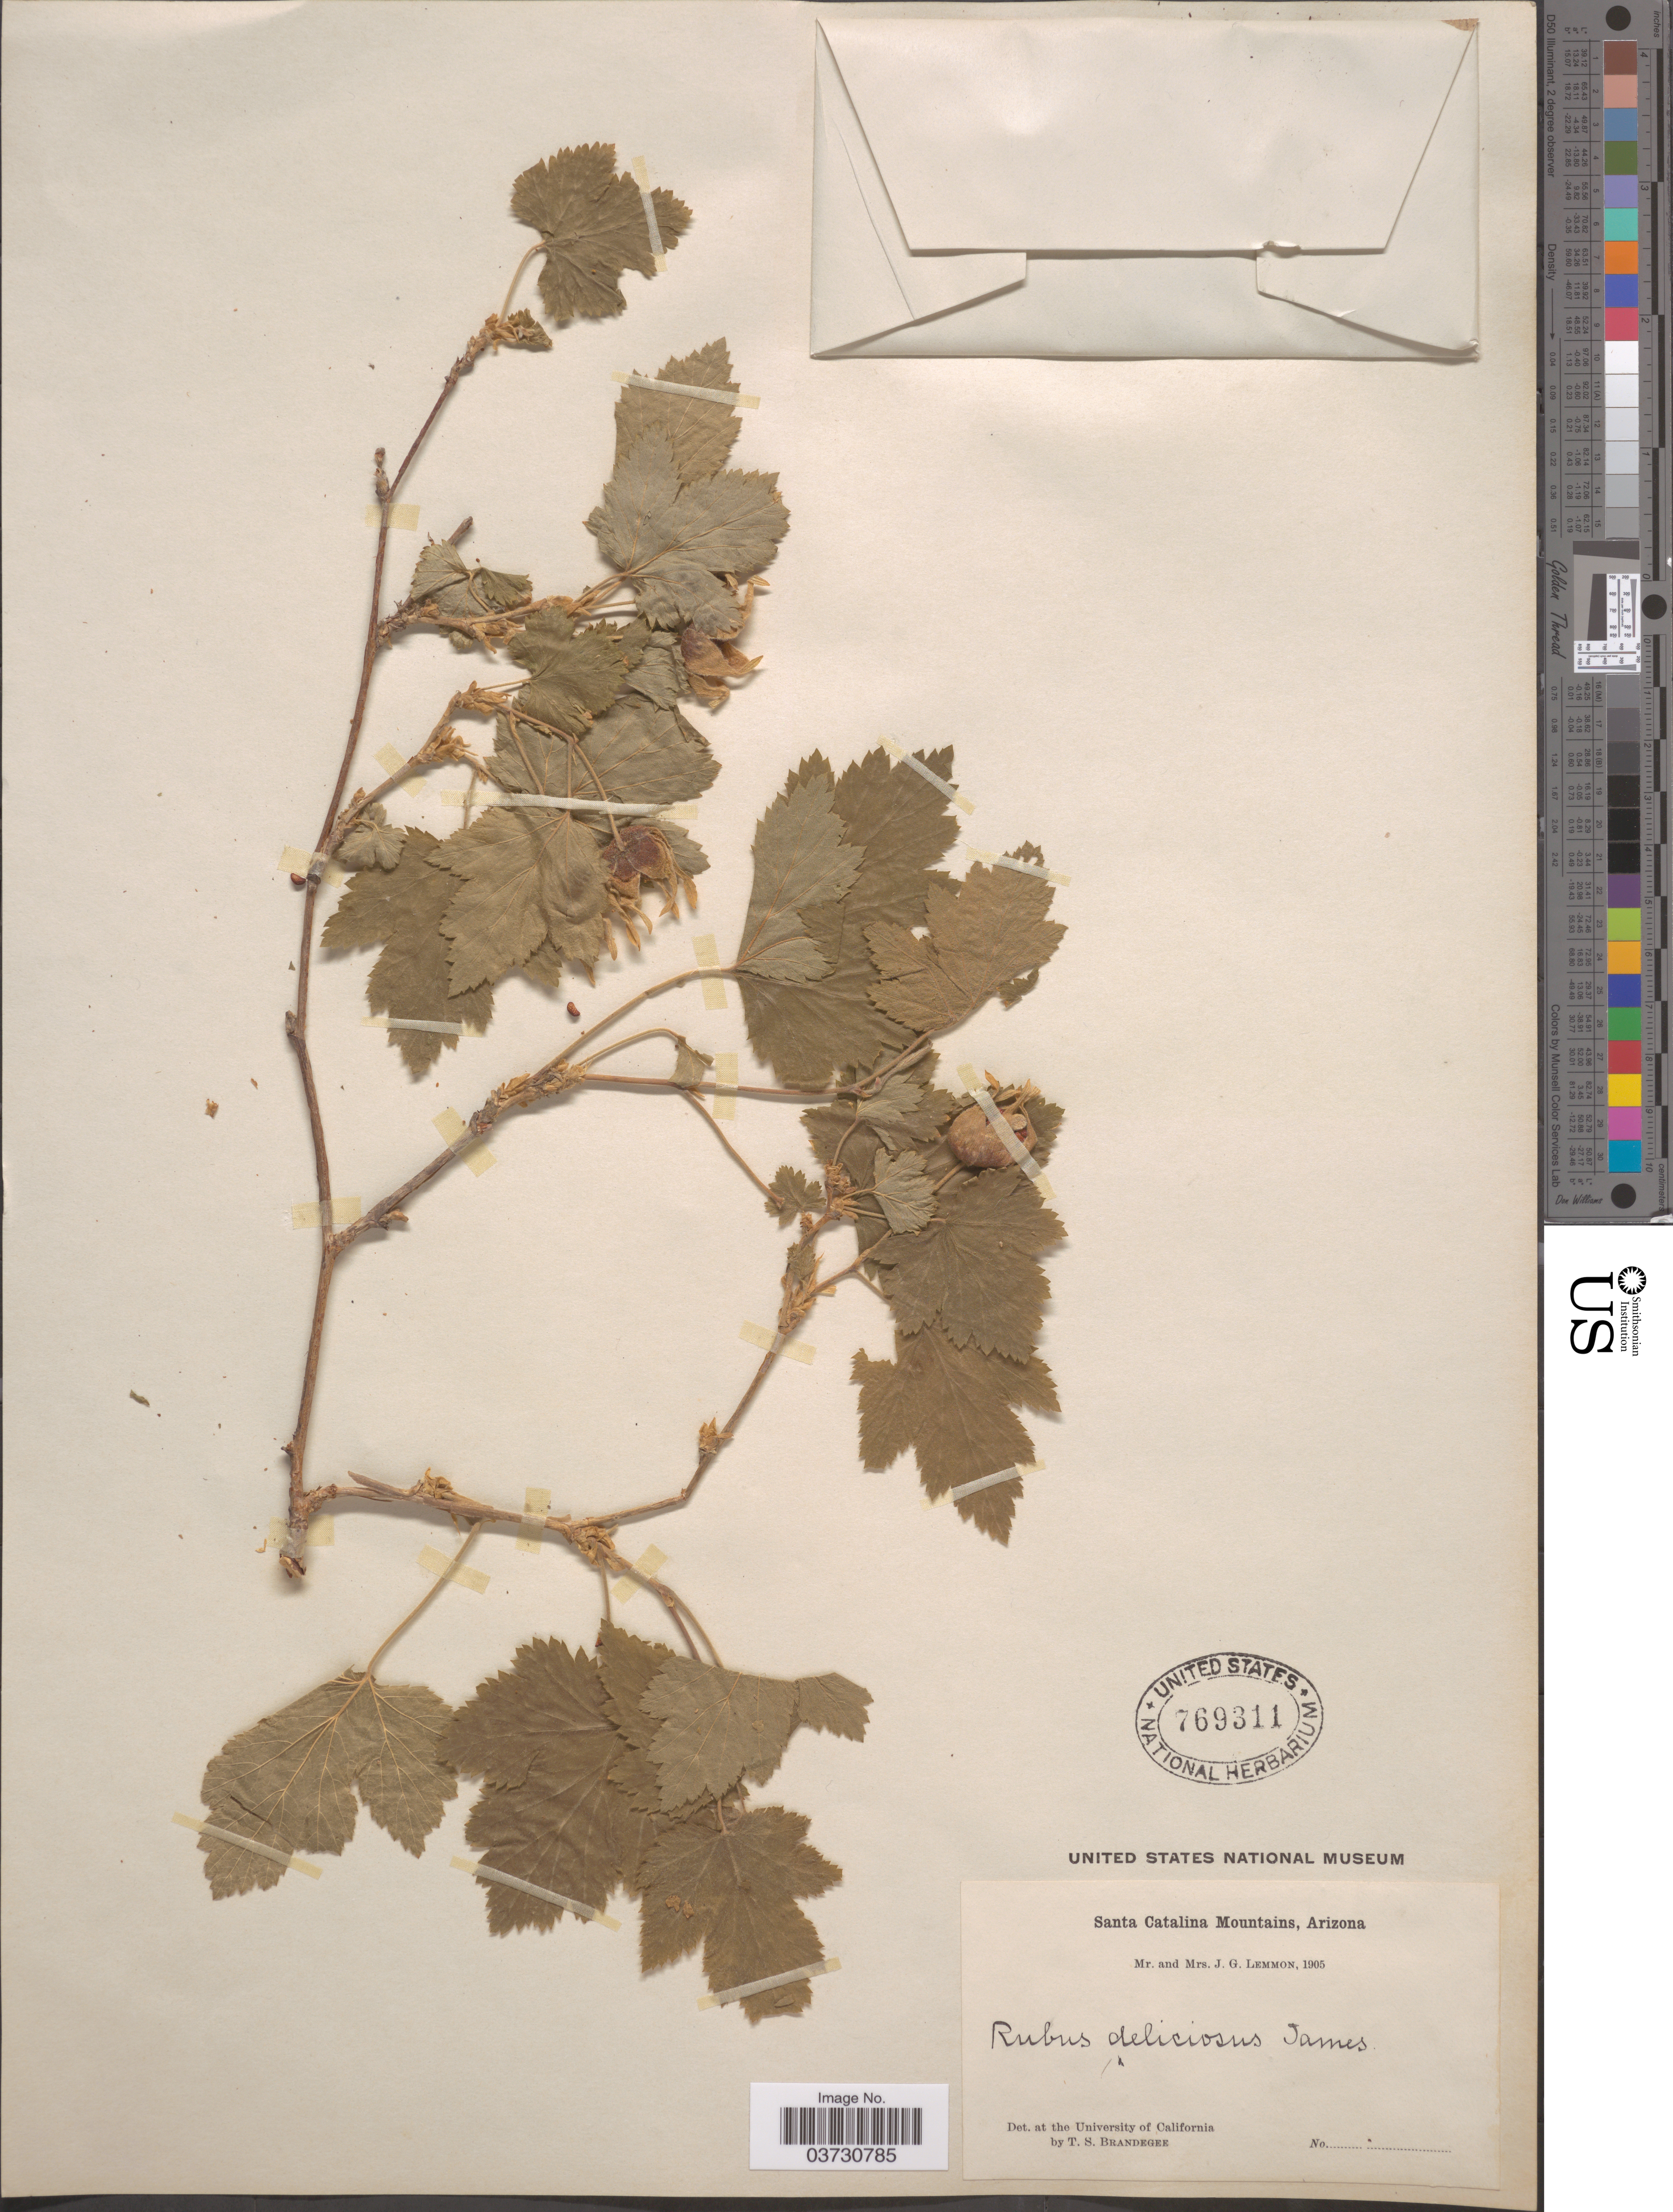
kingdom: Plantae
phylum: Tracheophyta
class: Magnoliopsida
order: Rosales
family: Rosaceae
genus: Rubus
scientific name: Rubus neomexicanus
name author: A. Gray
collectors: J. Lemmon & Mrs. J. G. Lemmon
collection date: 1905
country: United States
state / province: Arizona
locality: Santa Catalina Mountains.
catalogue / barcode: US 769311